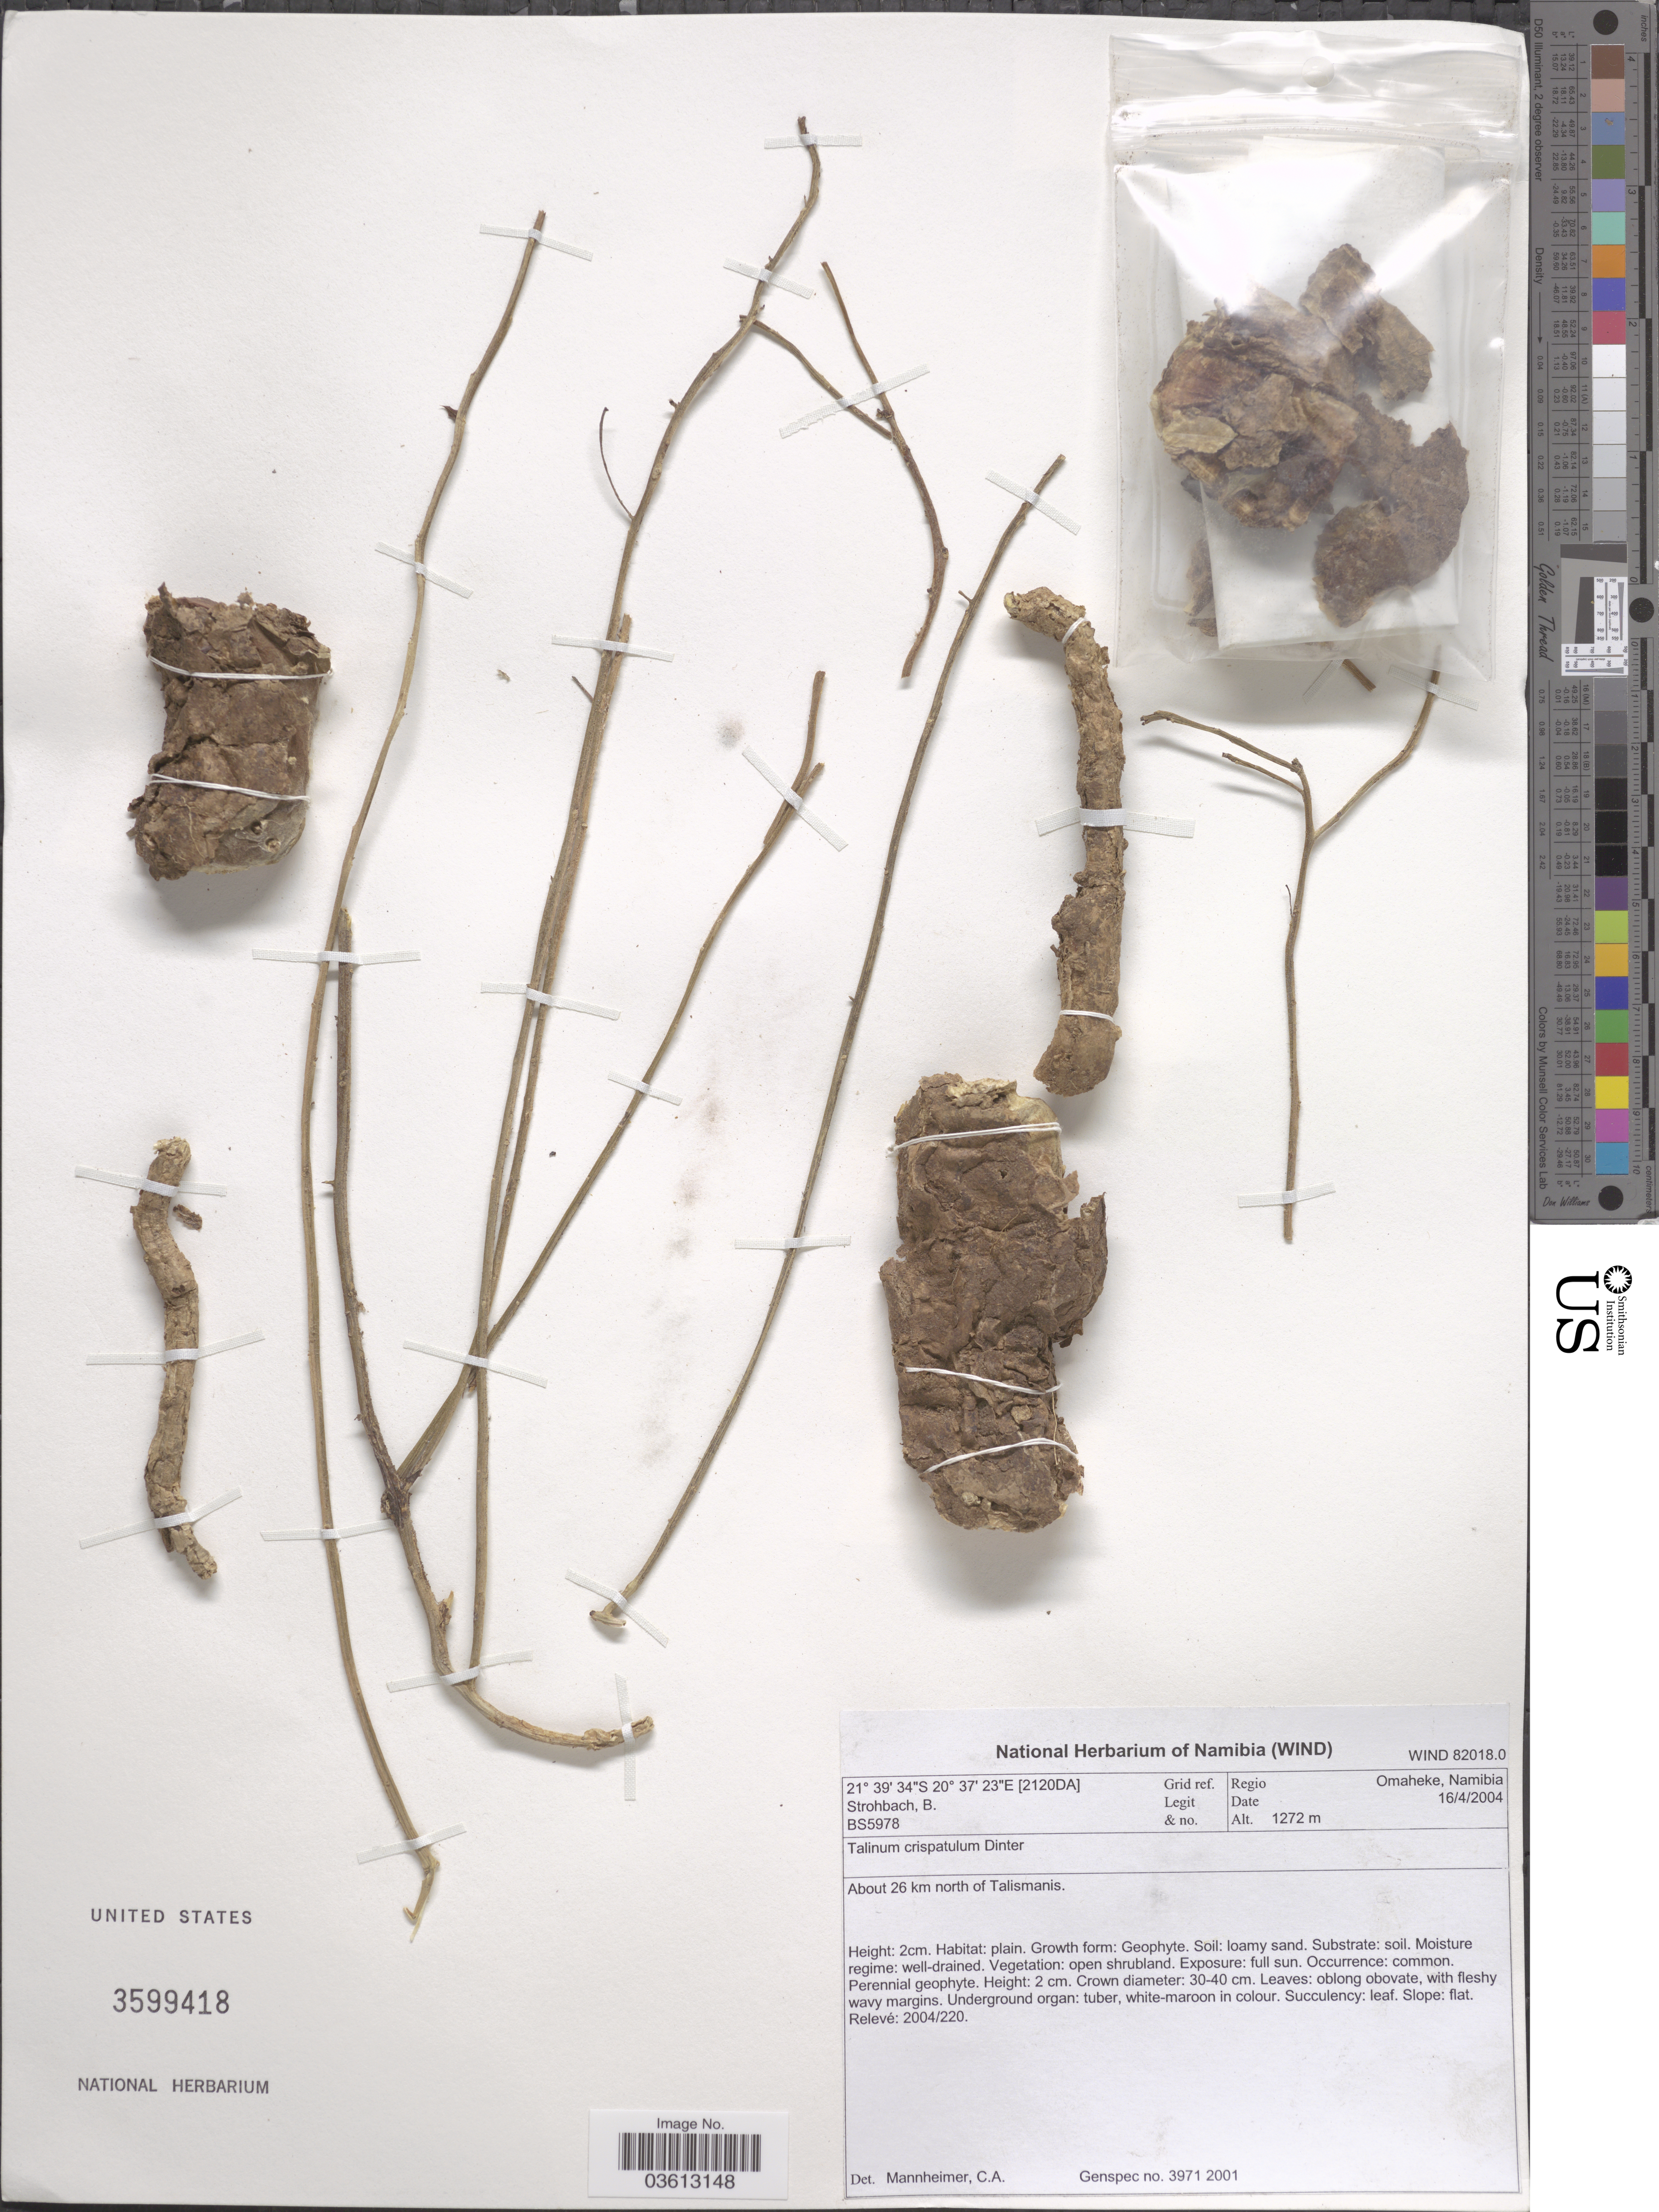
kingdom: Plantae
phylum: Tracheophyta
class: Magnoliopsida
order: Caryophyllales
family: Talinaceae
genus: Talinum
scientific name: Talinum crispatulum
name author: Dinter ex Poelln.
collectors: B. Strohbach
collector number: BS5978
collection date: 2004-04-16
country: Namibia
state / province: Omaheke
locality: [2120DA] Grid ref., Regio Omaheke, Namibia. About 26 km north of Talismanis.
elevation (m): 1272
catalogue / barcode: US 3599418